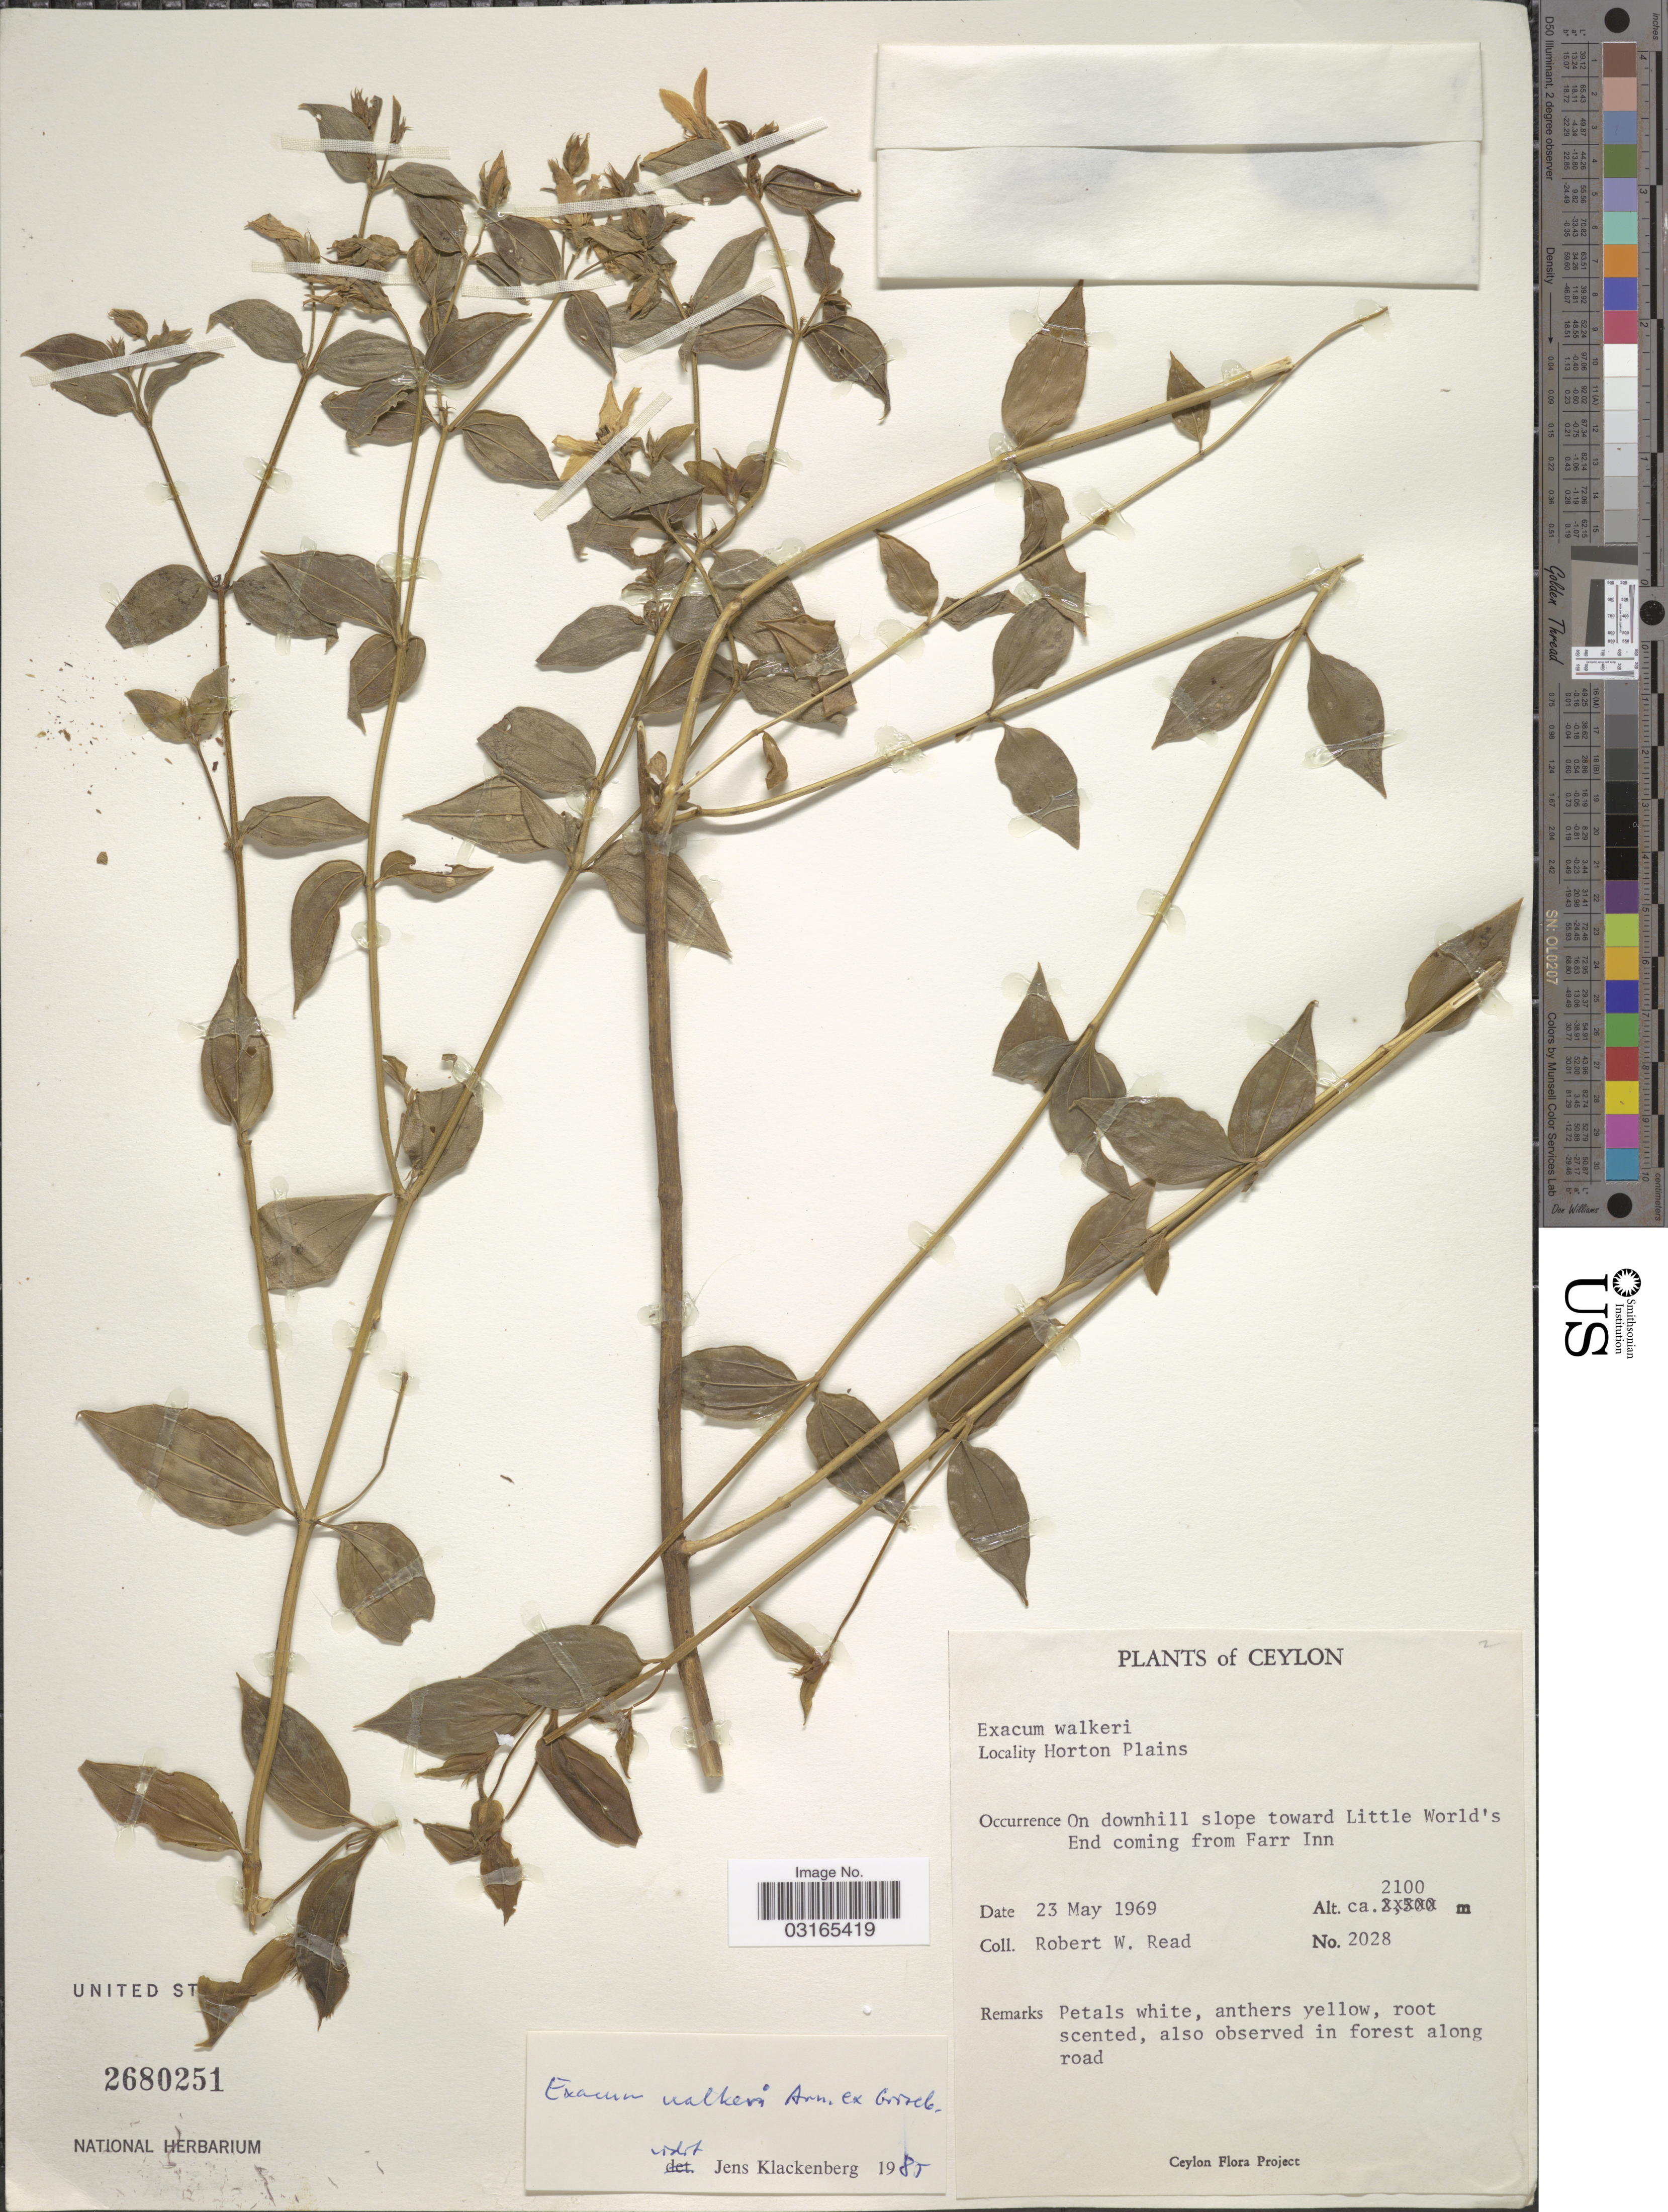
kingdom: Plantae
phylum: Tracheophyta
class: Magnoliopsida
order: Gentianales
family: Gentianaceae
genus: Exacum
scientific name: Exacum walkeri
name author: Arn. ex Griseb.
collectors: R. W. Read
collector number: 2028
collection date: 1969-05-23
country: Sri Lanka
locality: Ceylon. Horton Plains. On downhill slope toward Little World's End coming from Farr Inn.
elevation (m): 2100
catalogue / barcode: US 2680251